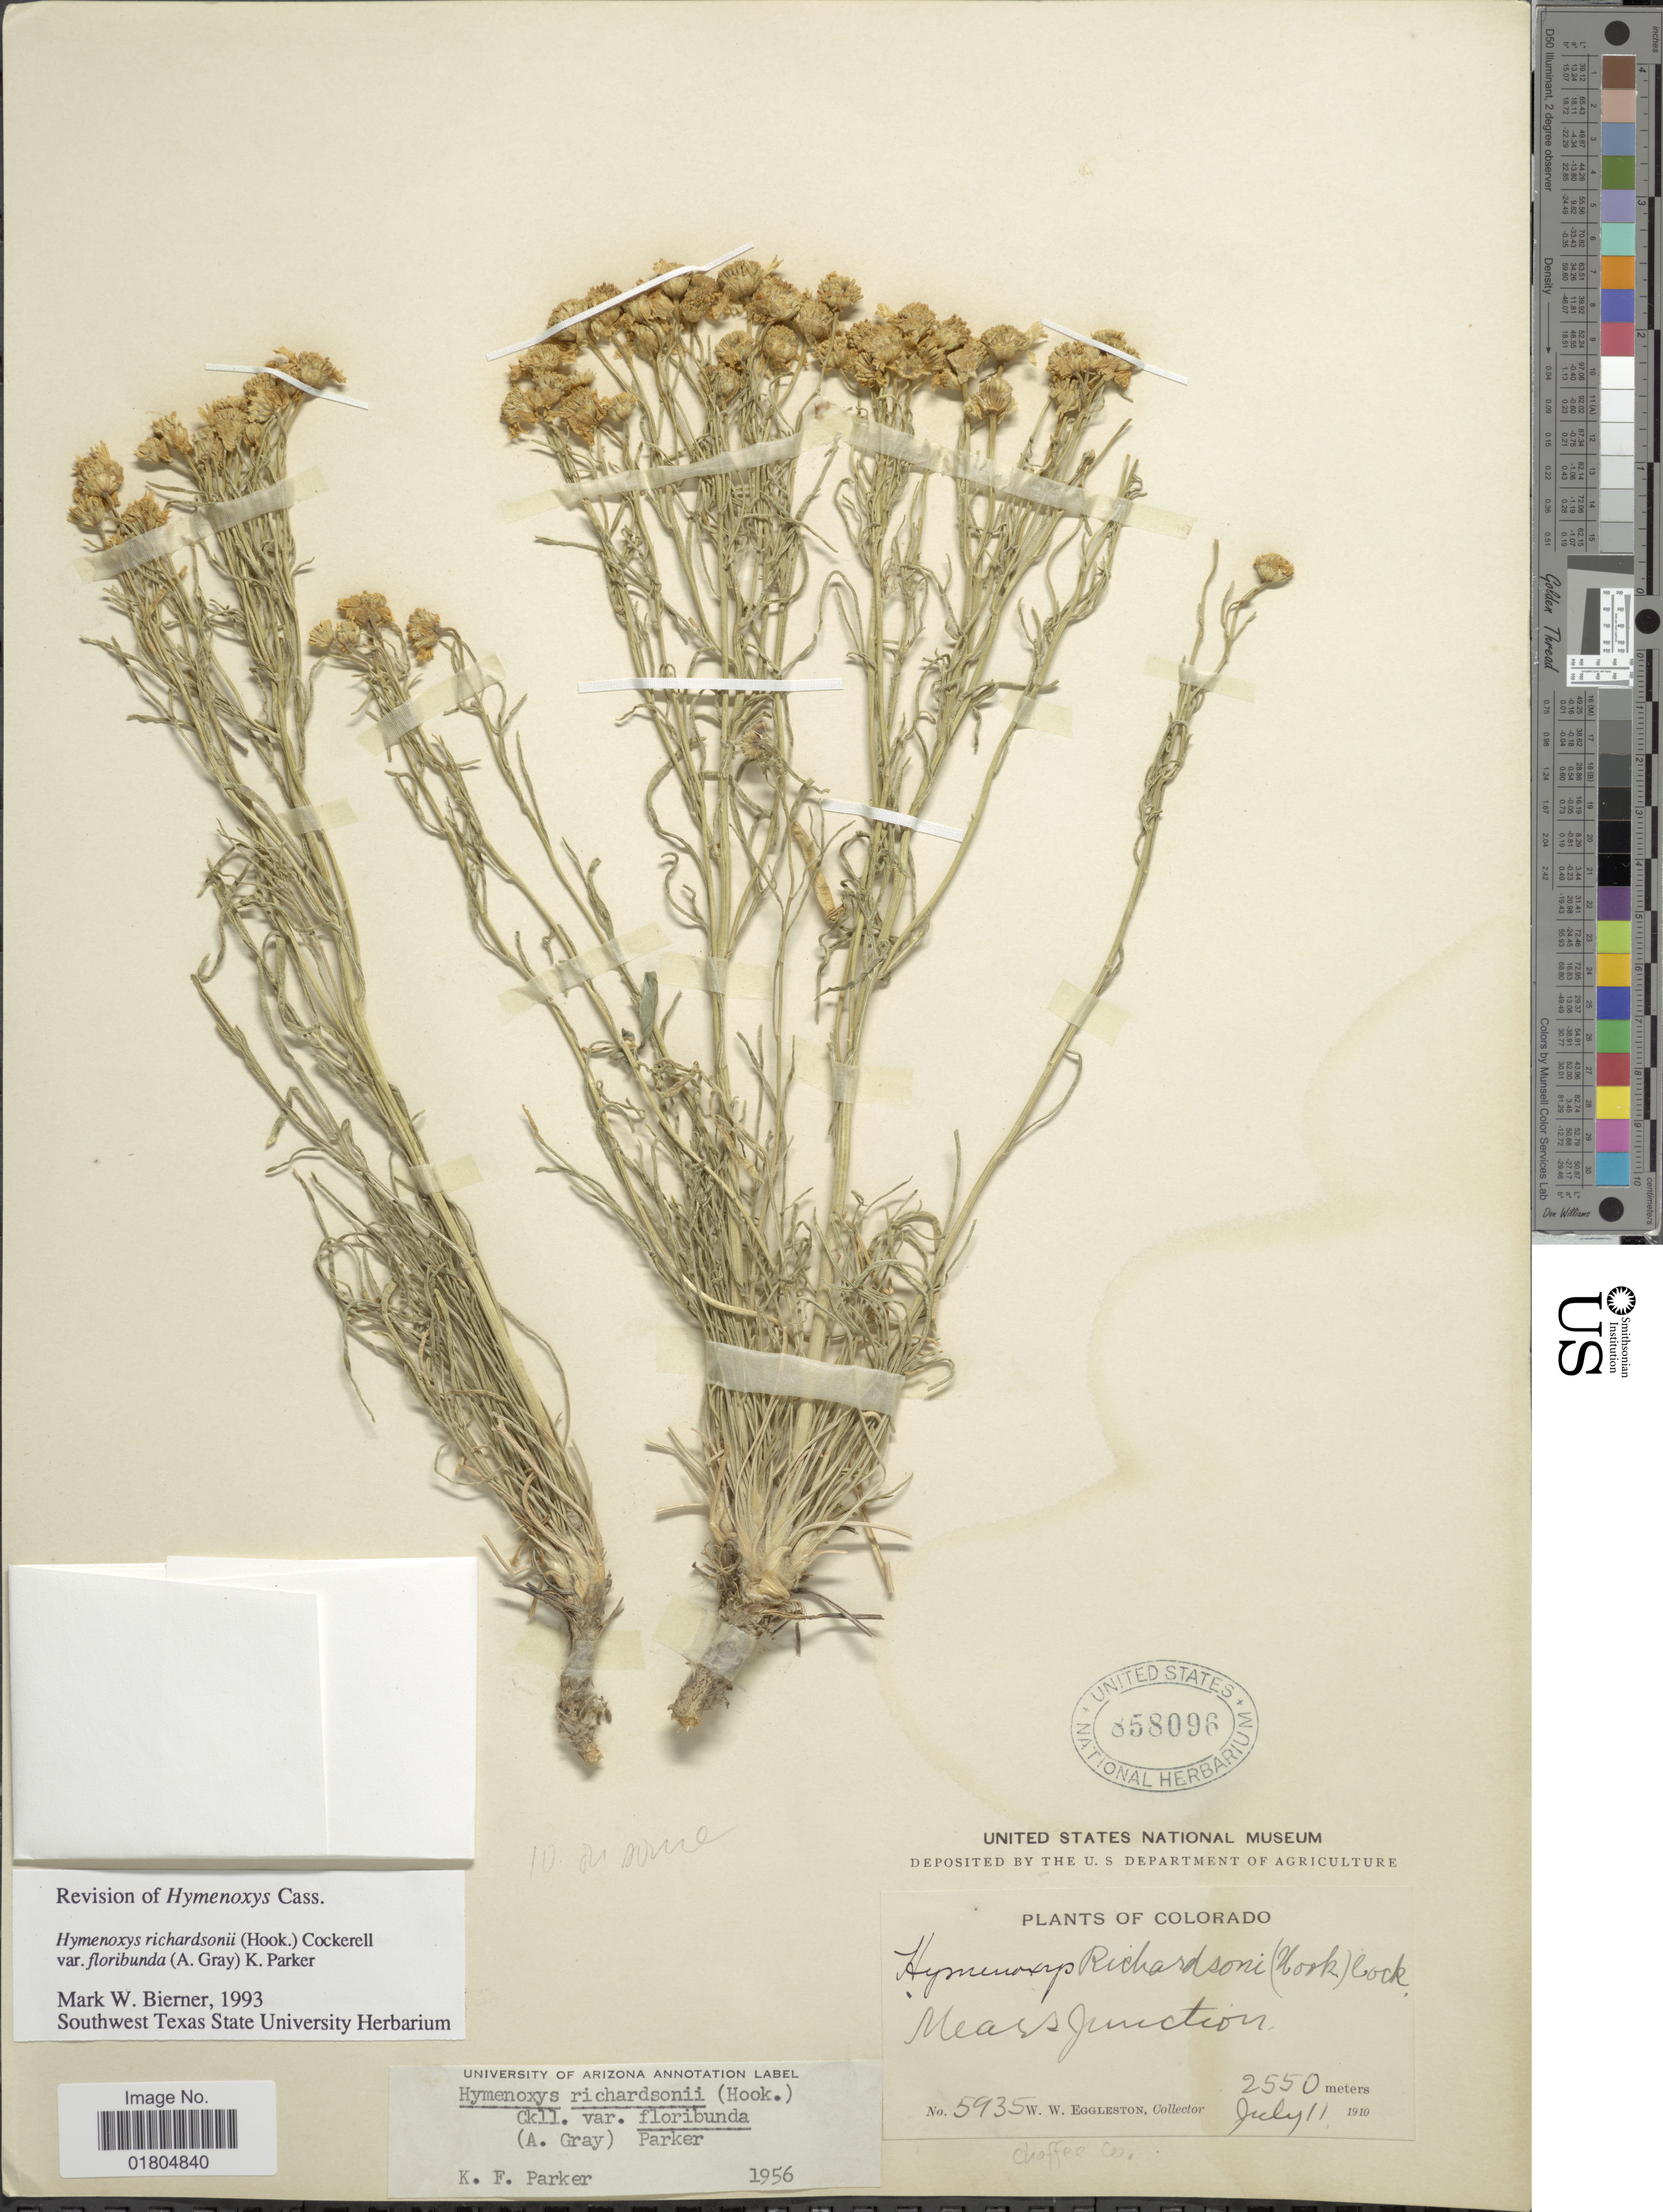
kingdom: Plantae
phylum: Tracheophyta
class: Magnoliopsida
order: Asterales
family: Asteraceae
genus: Hymenoxys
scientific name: Hymenoxys richardsonii var. floribunda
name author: (A. Gray) K.F. Parker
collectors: W. W. Eggleston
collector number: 5935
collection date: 1910-07-11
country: United States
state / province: Colorado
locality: Mears Junction. Chaffee Co.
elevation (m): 2550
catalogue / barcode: US 858096